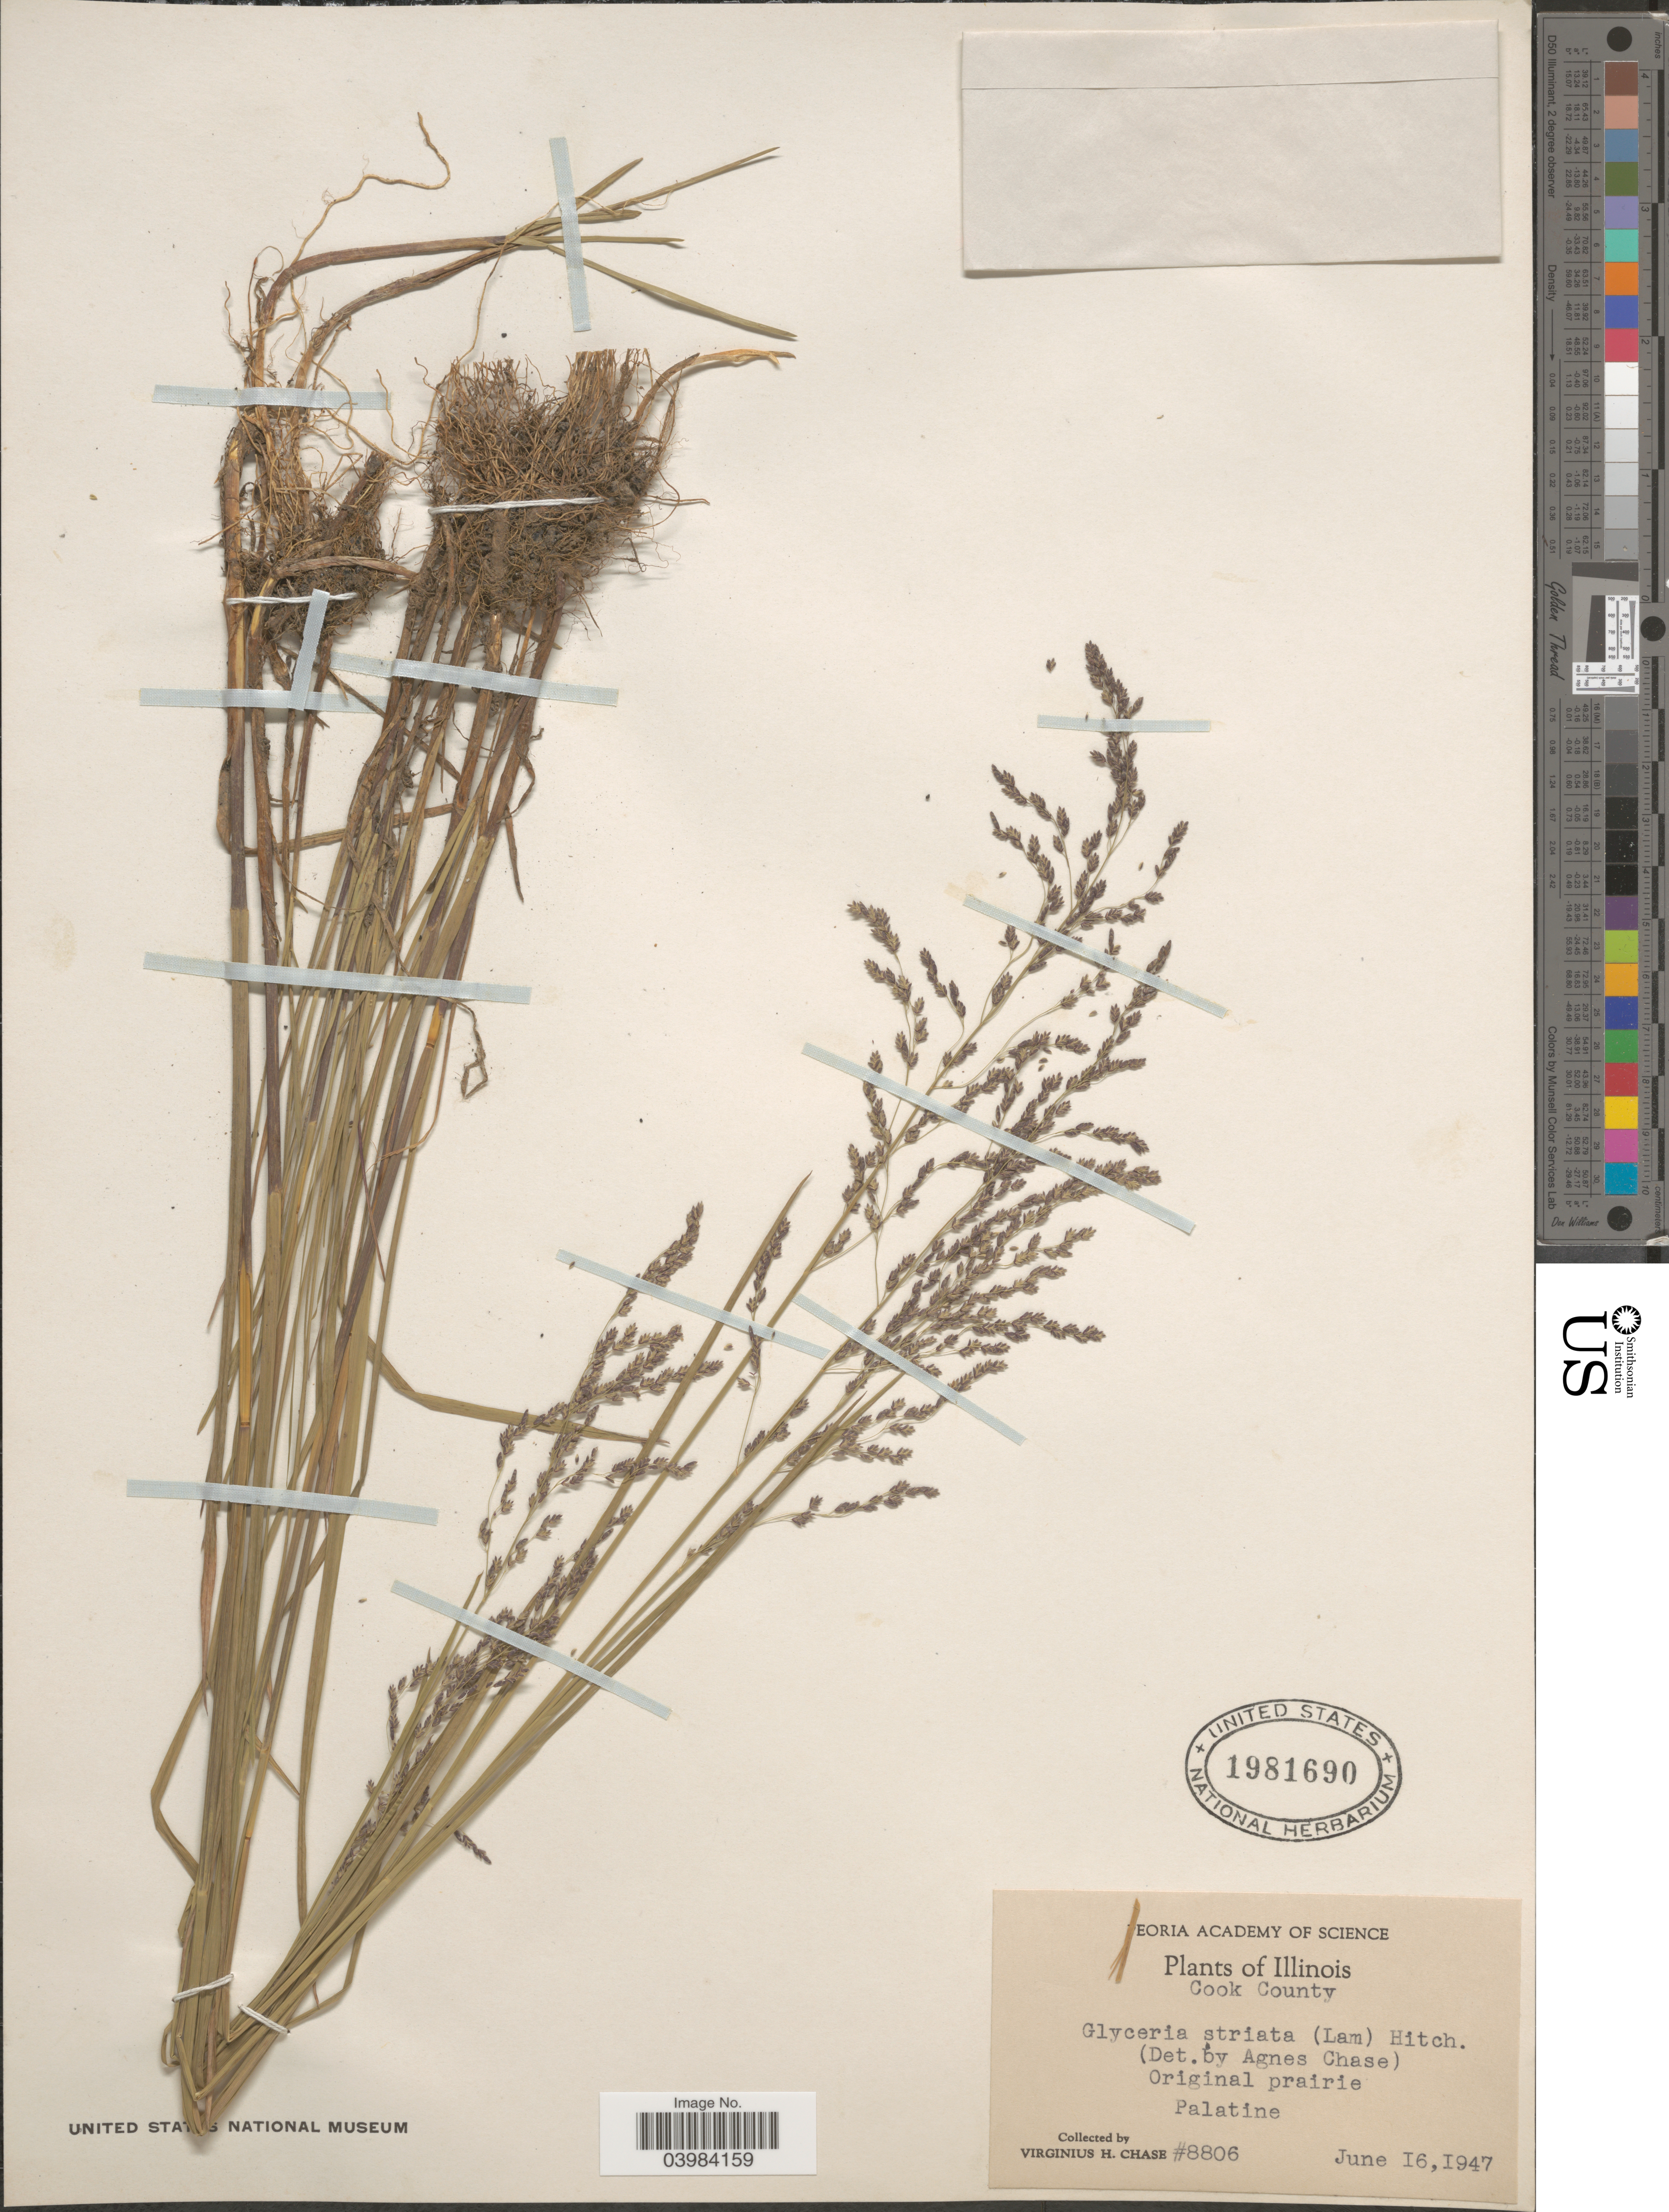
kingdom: Plantae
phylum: Tracheophyta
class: Liliopsida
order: Poales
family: Poaceae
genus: Glyceria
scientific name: Glyceria striata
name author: (Lam.) Hitchc.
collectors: V. H. Chase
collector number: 8806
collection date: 1947-06-16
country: United States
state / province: Illinois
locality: Cook County. Original prairie. Palatine.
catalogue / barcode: US 1981690